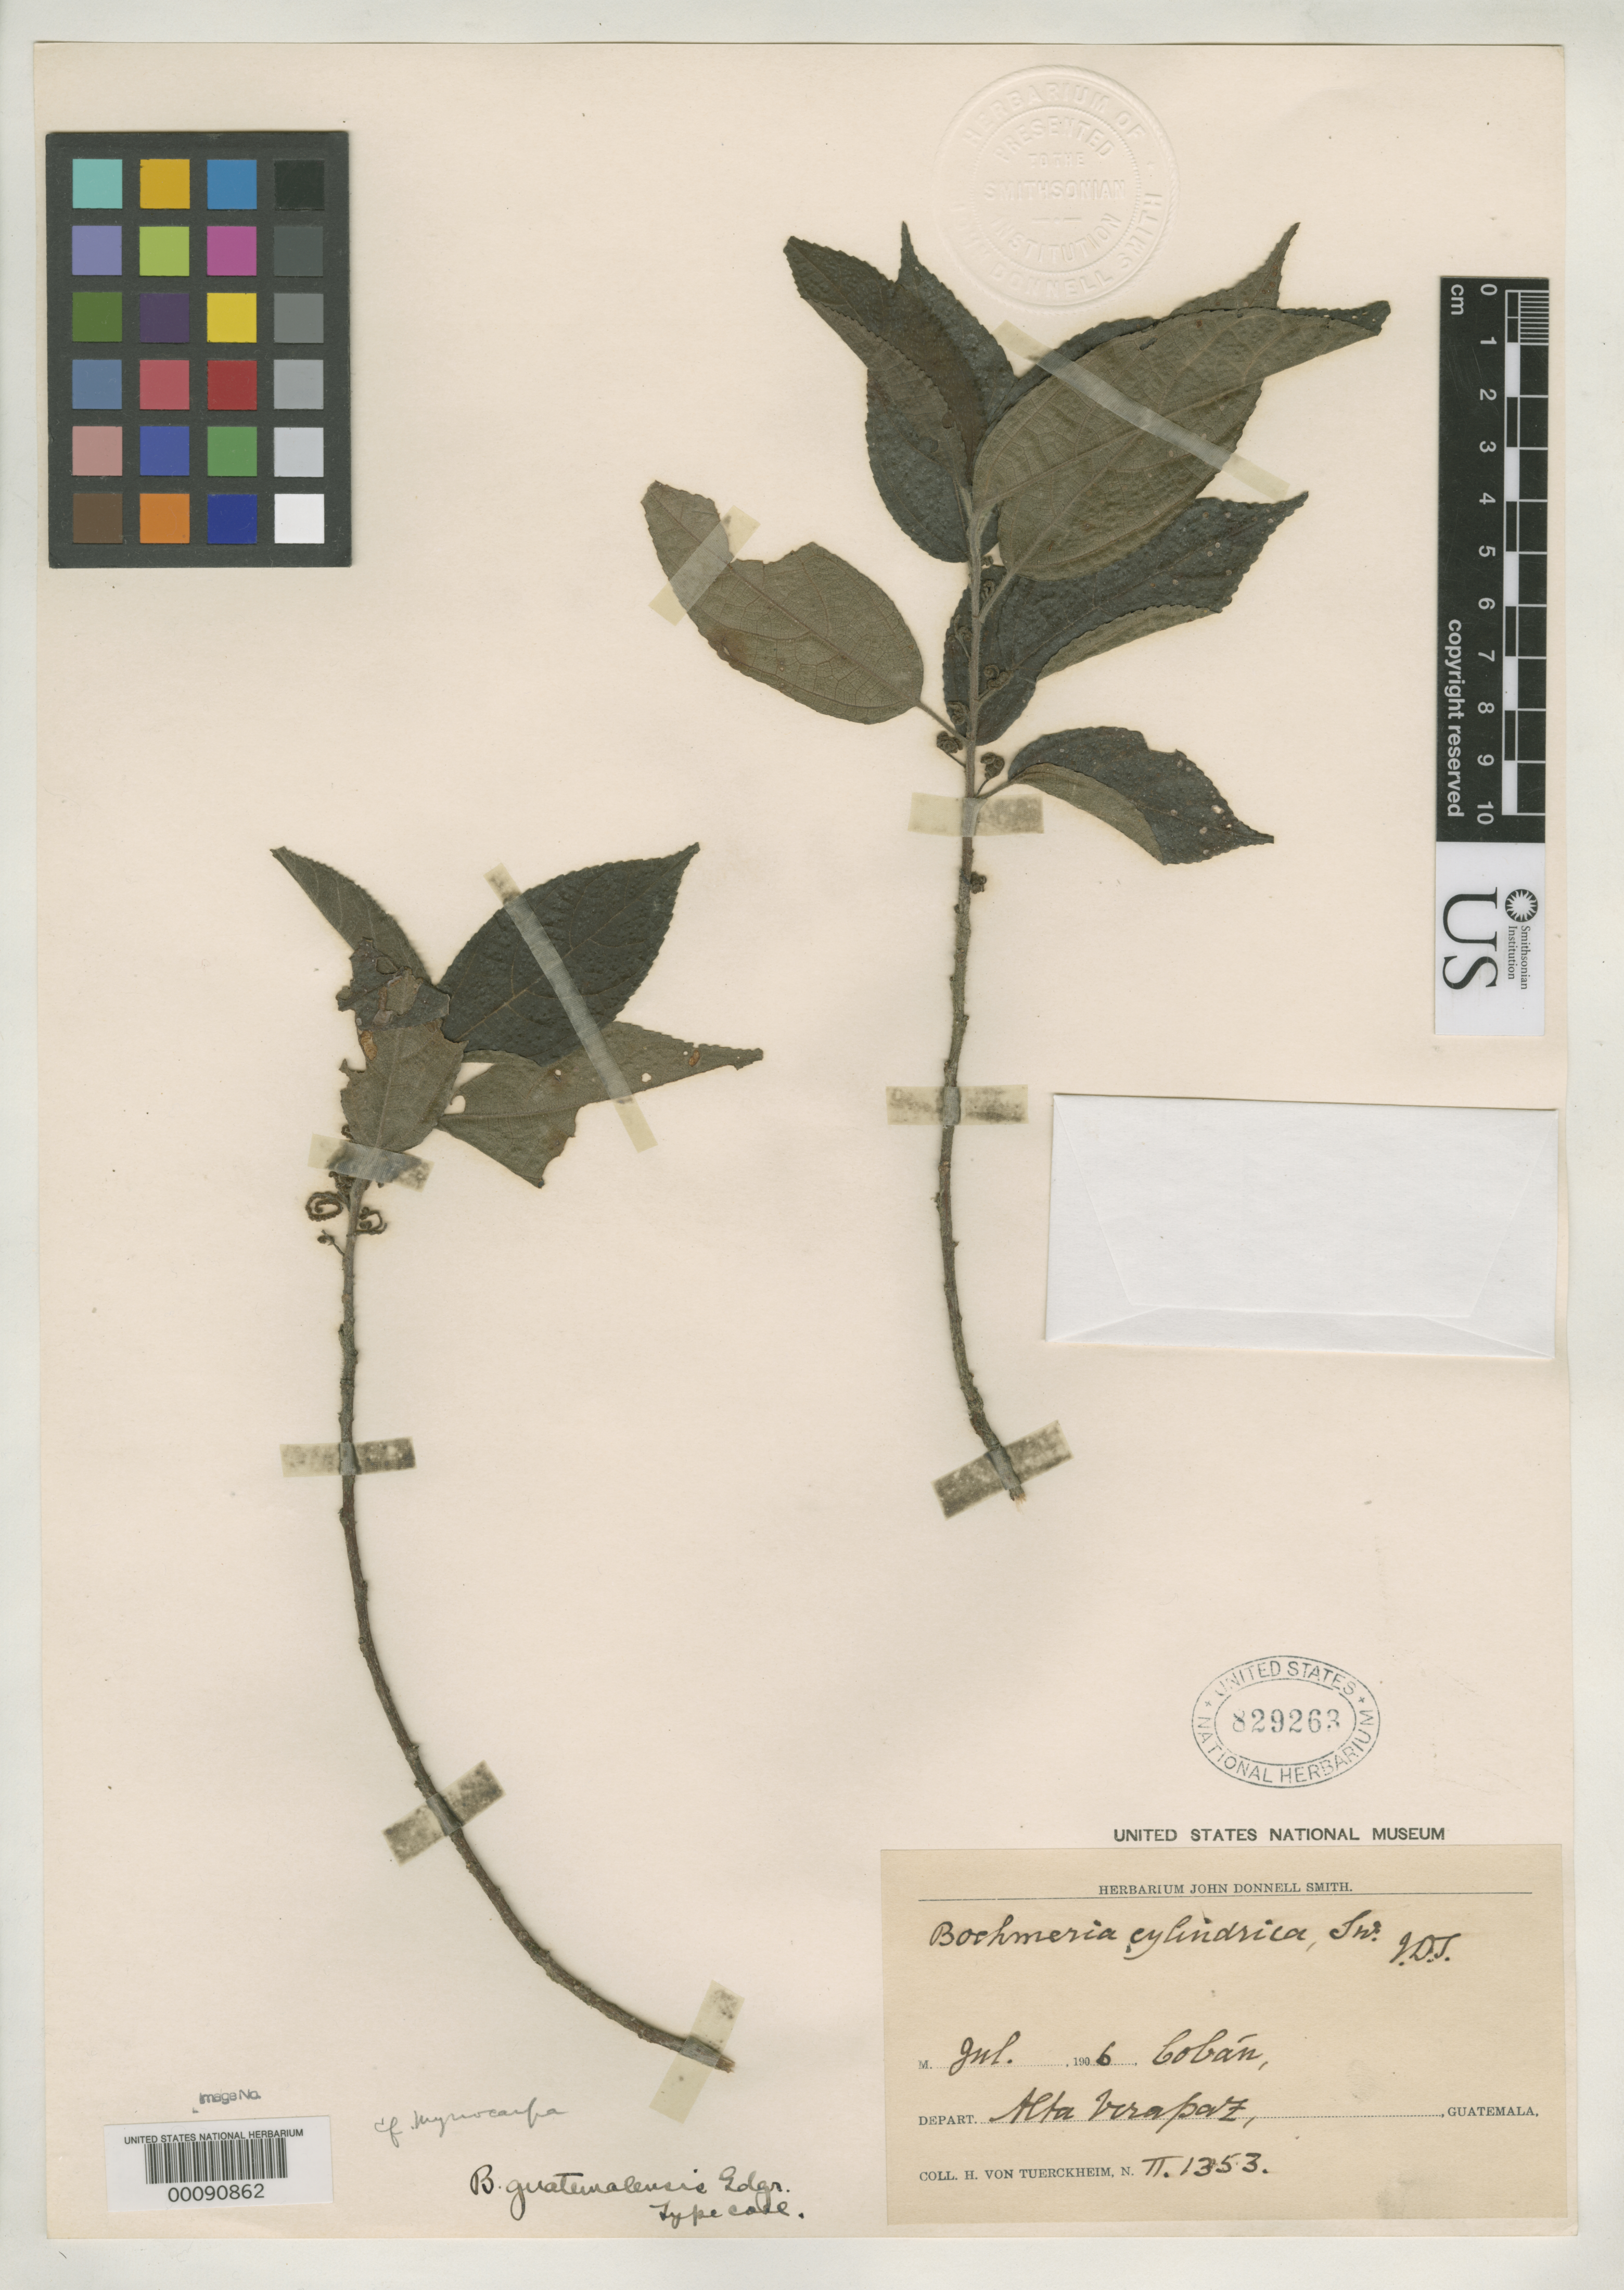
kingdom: Plantae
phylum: Tracheophyta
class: Magnoliopsida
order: Rosales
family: Urticaceae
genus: Boehmeria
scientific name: Boehmeria guatemalensis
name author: Gand.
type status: Type Fragment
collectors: H. von Türckheim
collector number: II 1353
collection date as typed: Jul 1906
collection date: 1906-07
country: Guatemala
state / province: Alta Verapaz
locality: Cobán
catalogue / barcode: US 829263